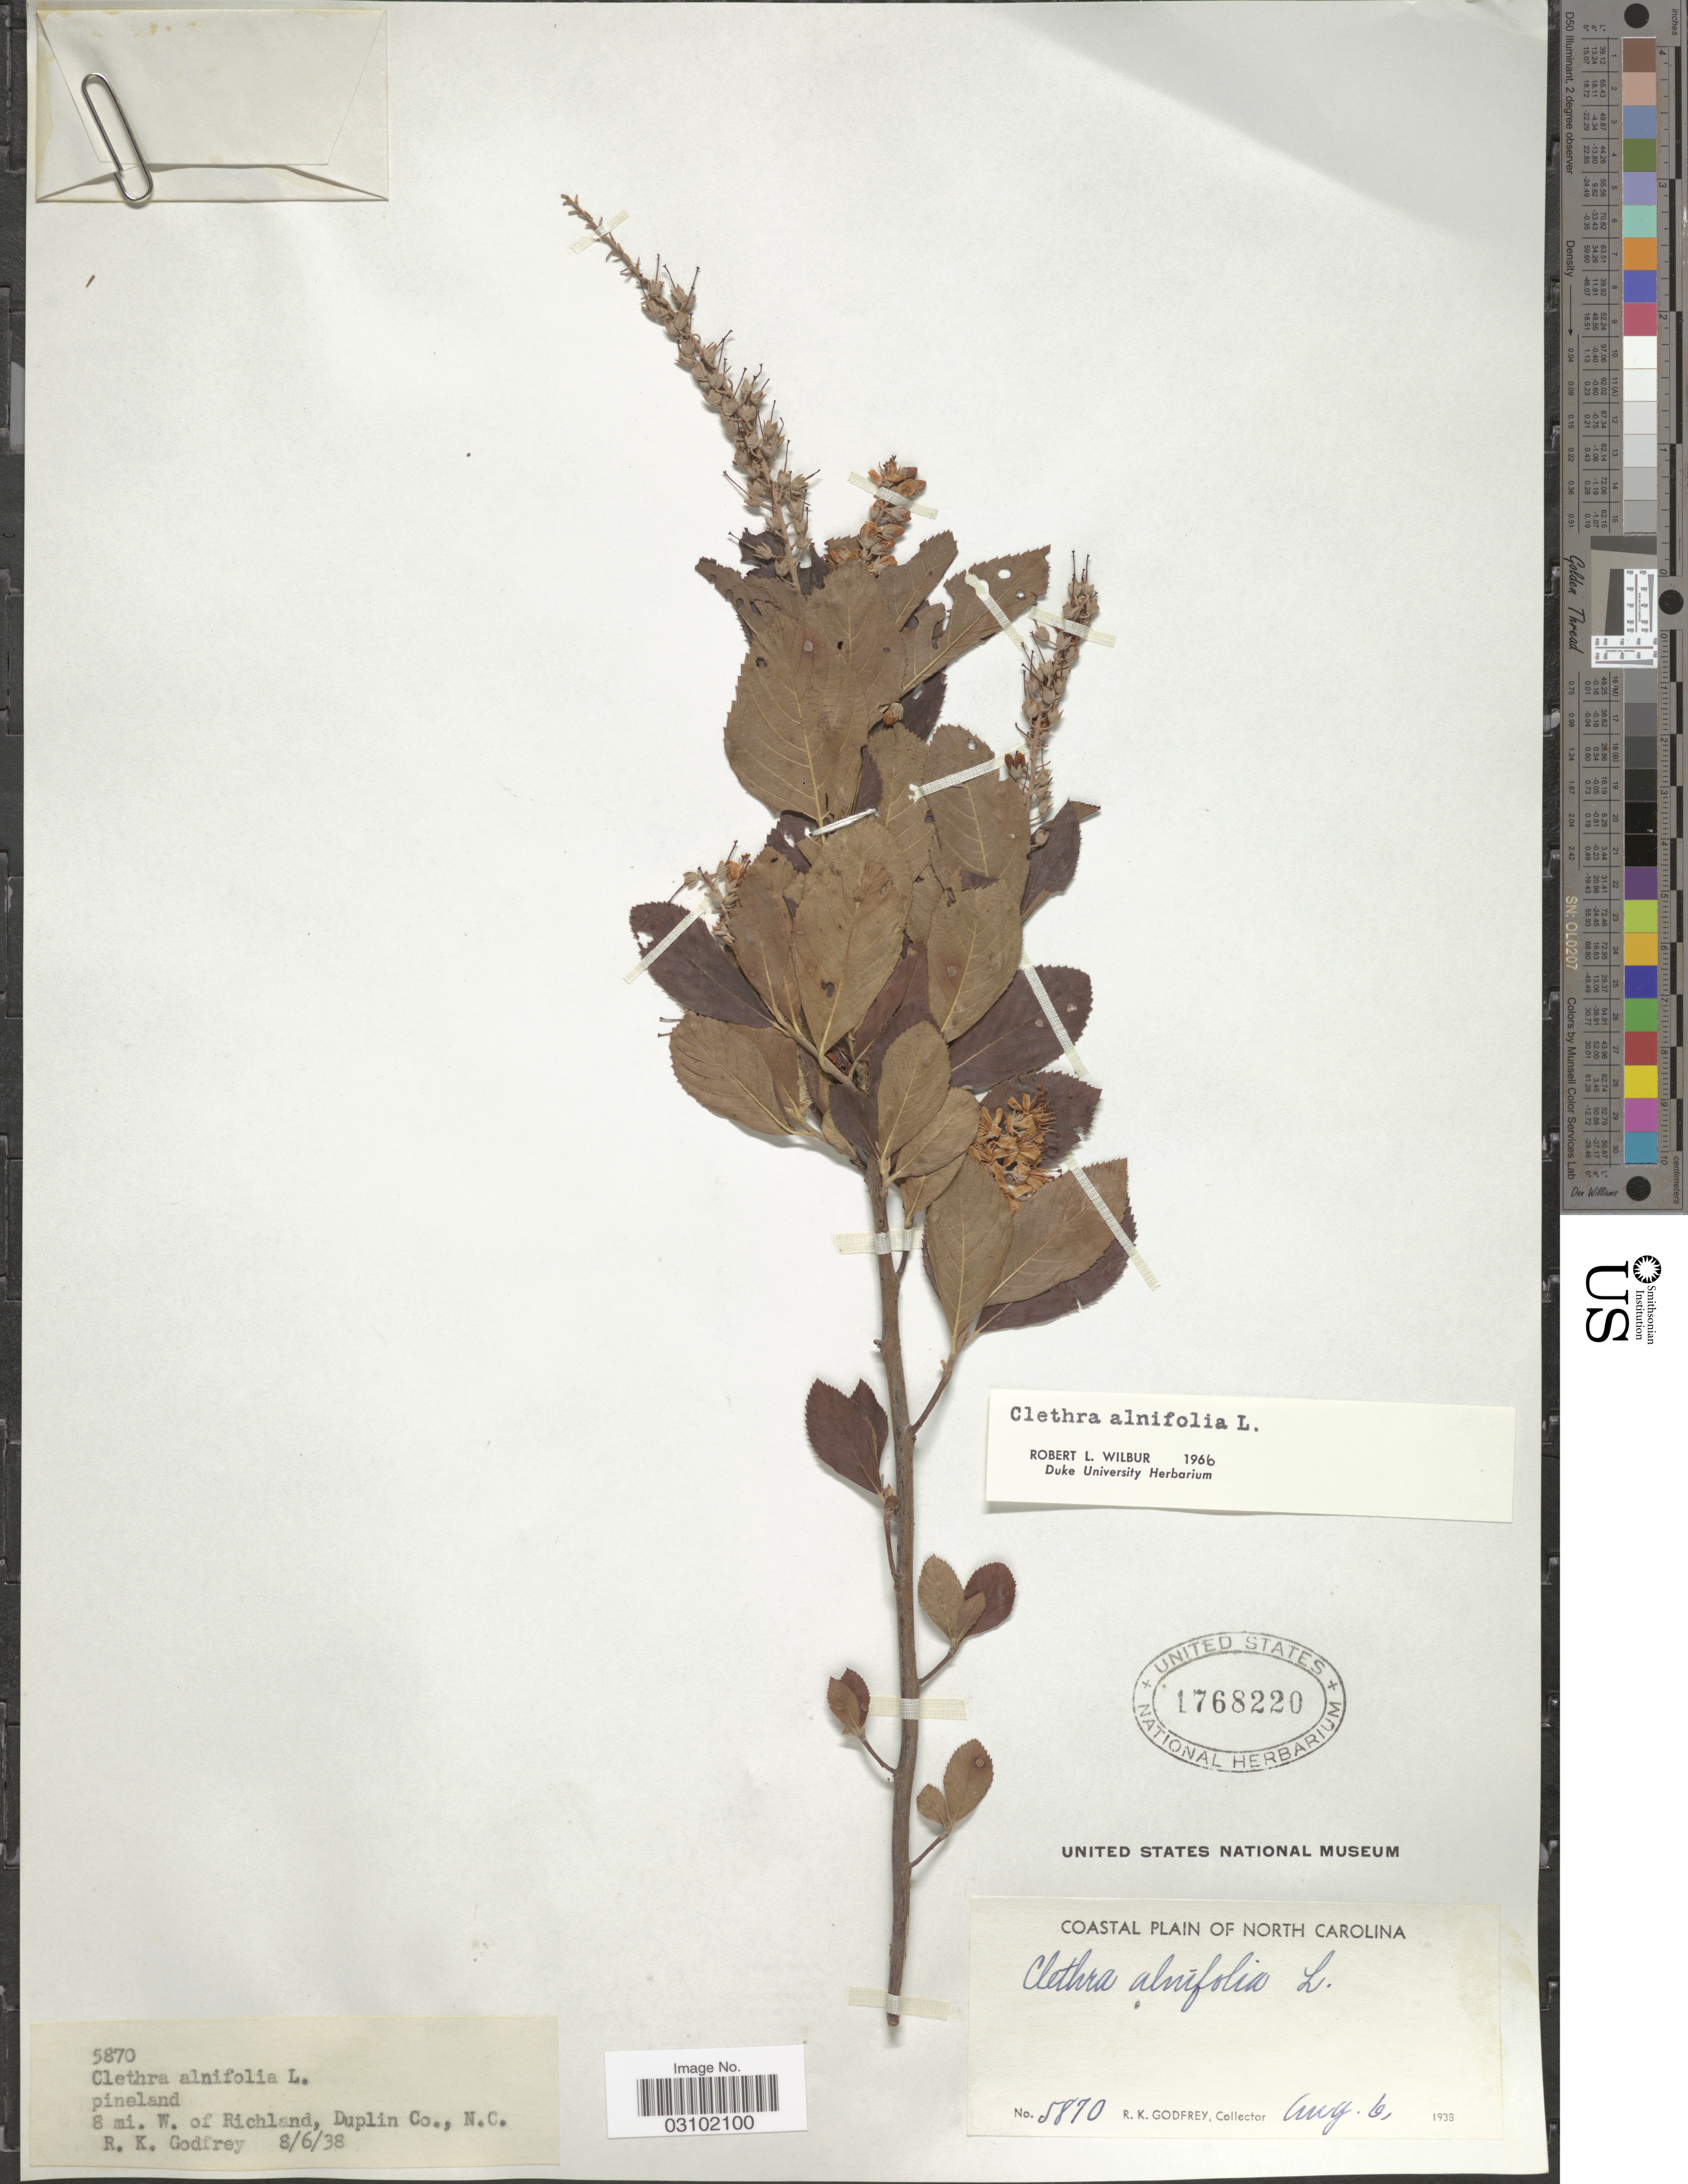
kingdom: Plantae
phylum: Tracheophyta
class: Magnoliopsida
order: Ericales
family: Clethraceae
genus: Clethra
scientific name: Clethra alnifolia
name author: L.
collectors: R. K. Godfrey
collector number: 5870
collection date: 1938-08-06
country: United States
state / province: North Carolina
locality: Coastal Plain of North Carolina, 8 mi. W. of Richland, Duplin Co.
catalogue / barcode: US 1768220